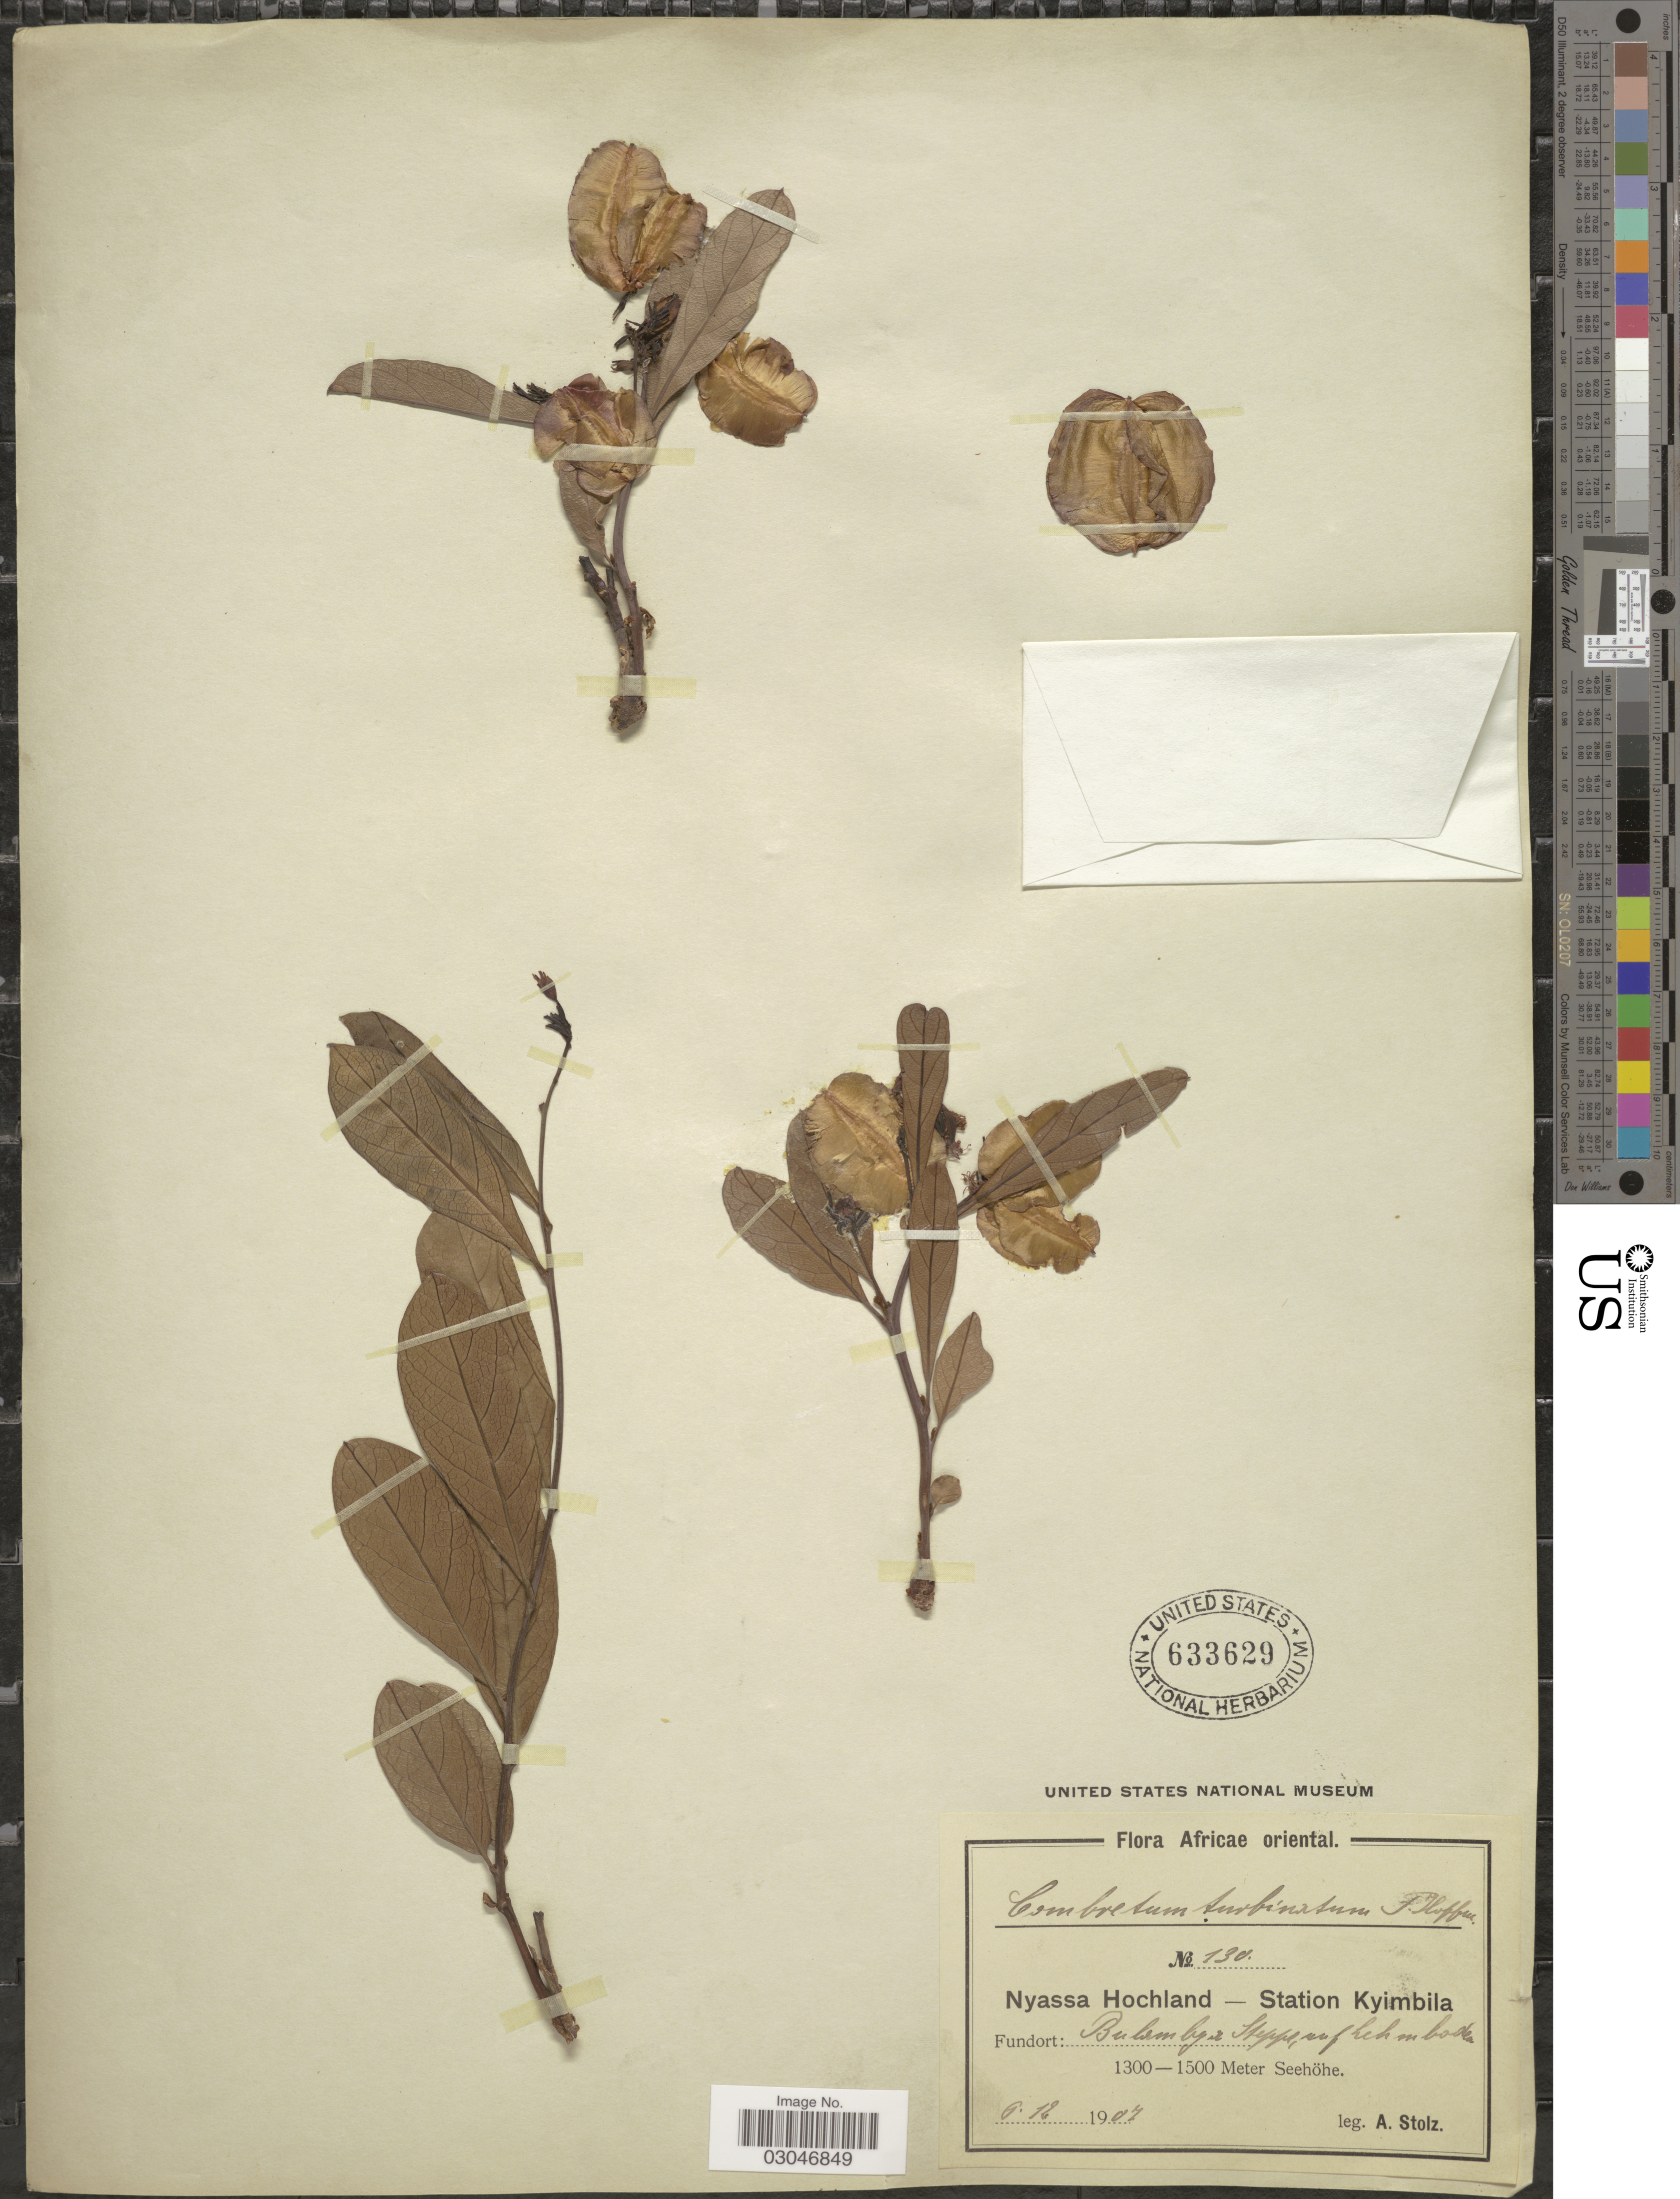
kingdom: Plantae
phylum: Tracheophyta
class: Magnoliopsida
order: Myrtales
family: Combretaceae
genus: Combretum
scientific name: Combretum turbinatum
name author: F. Hoffm.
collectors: A. Stolz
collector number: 130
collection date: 1907-12-06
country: Tanzania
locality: Nyassa Hochland - Station Kyimbila. Bulambya.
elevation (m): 1300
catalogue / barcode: US 633629